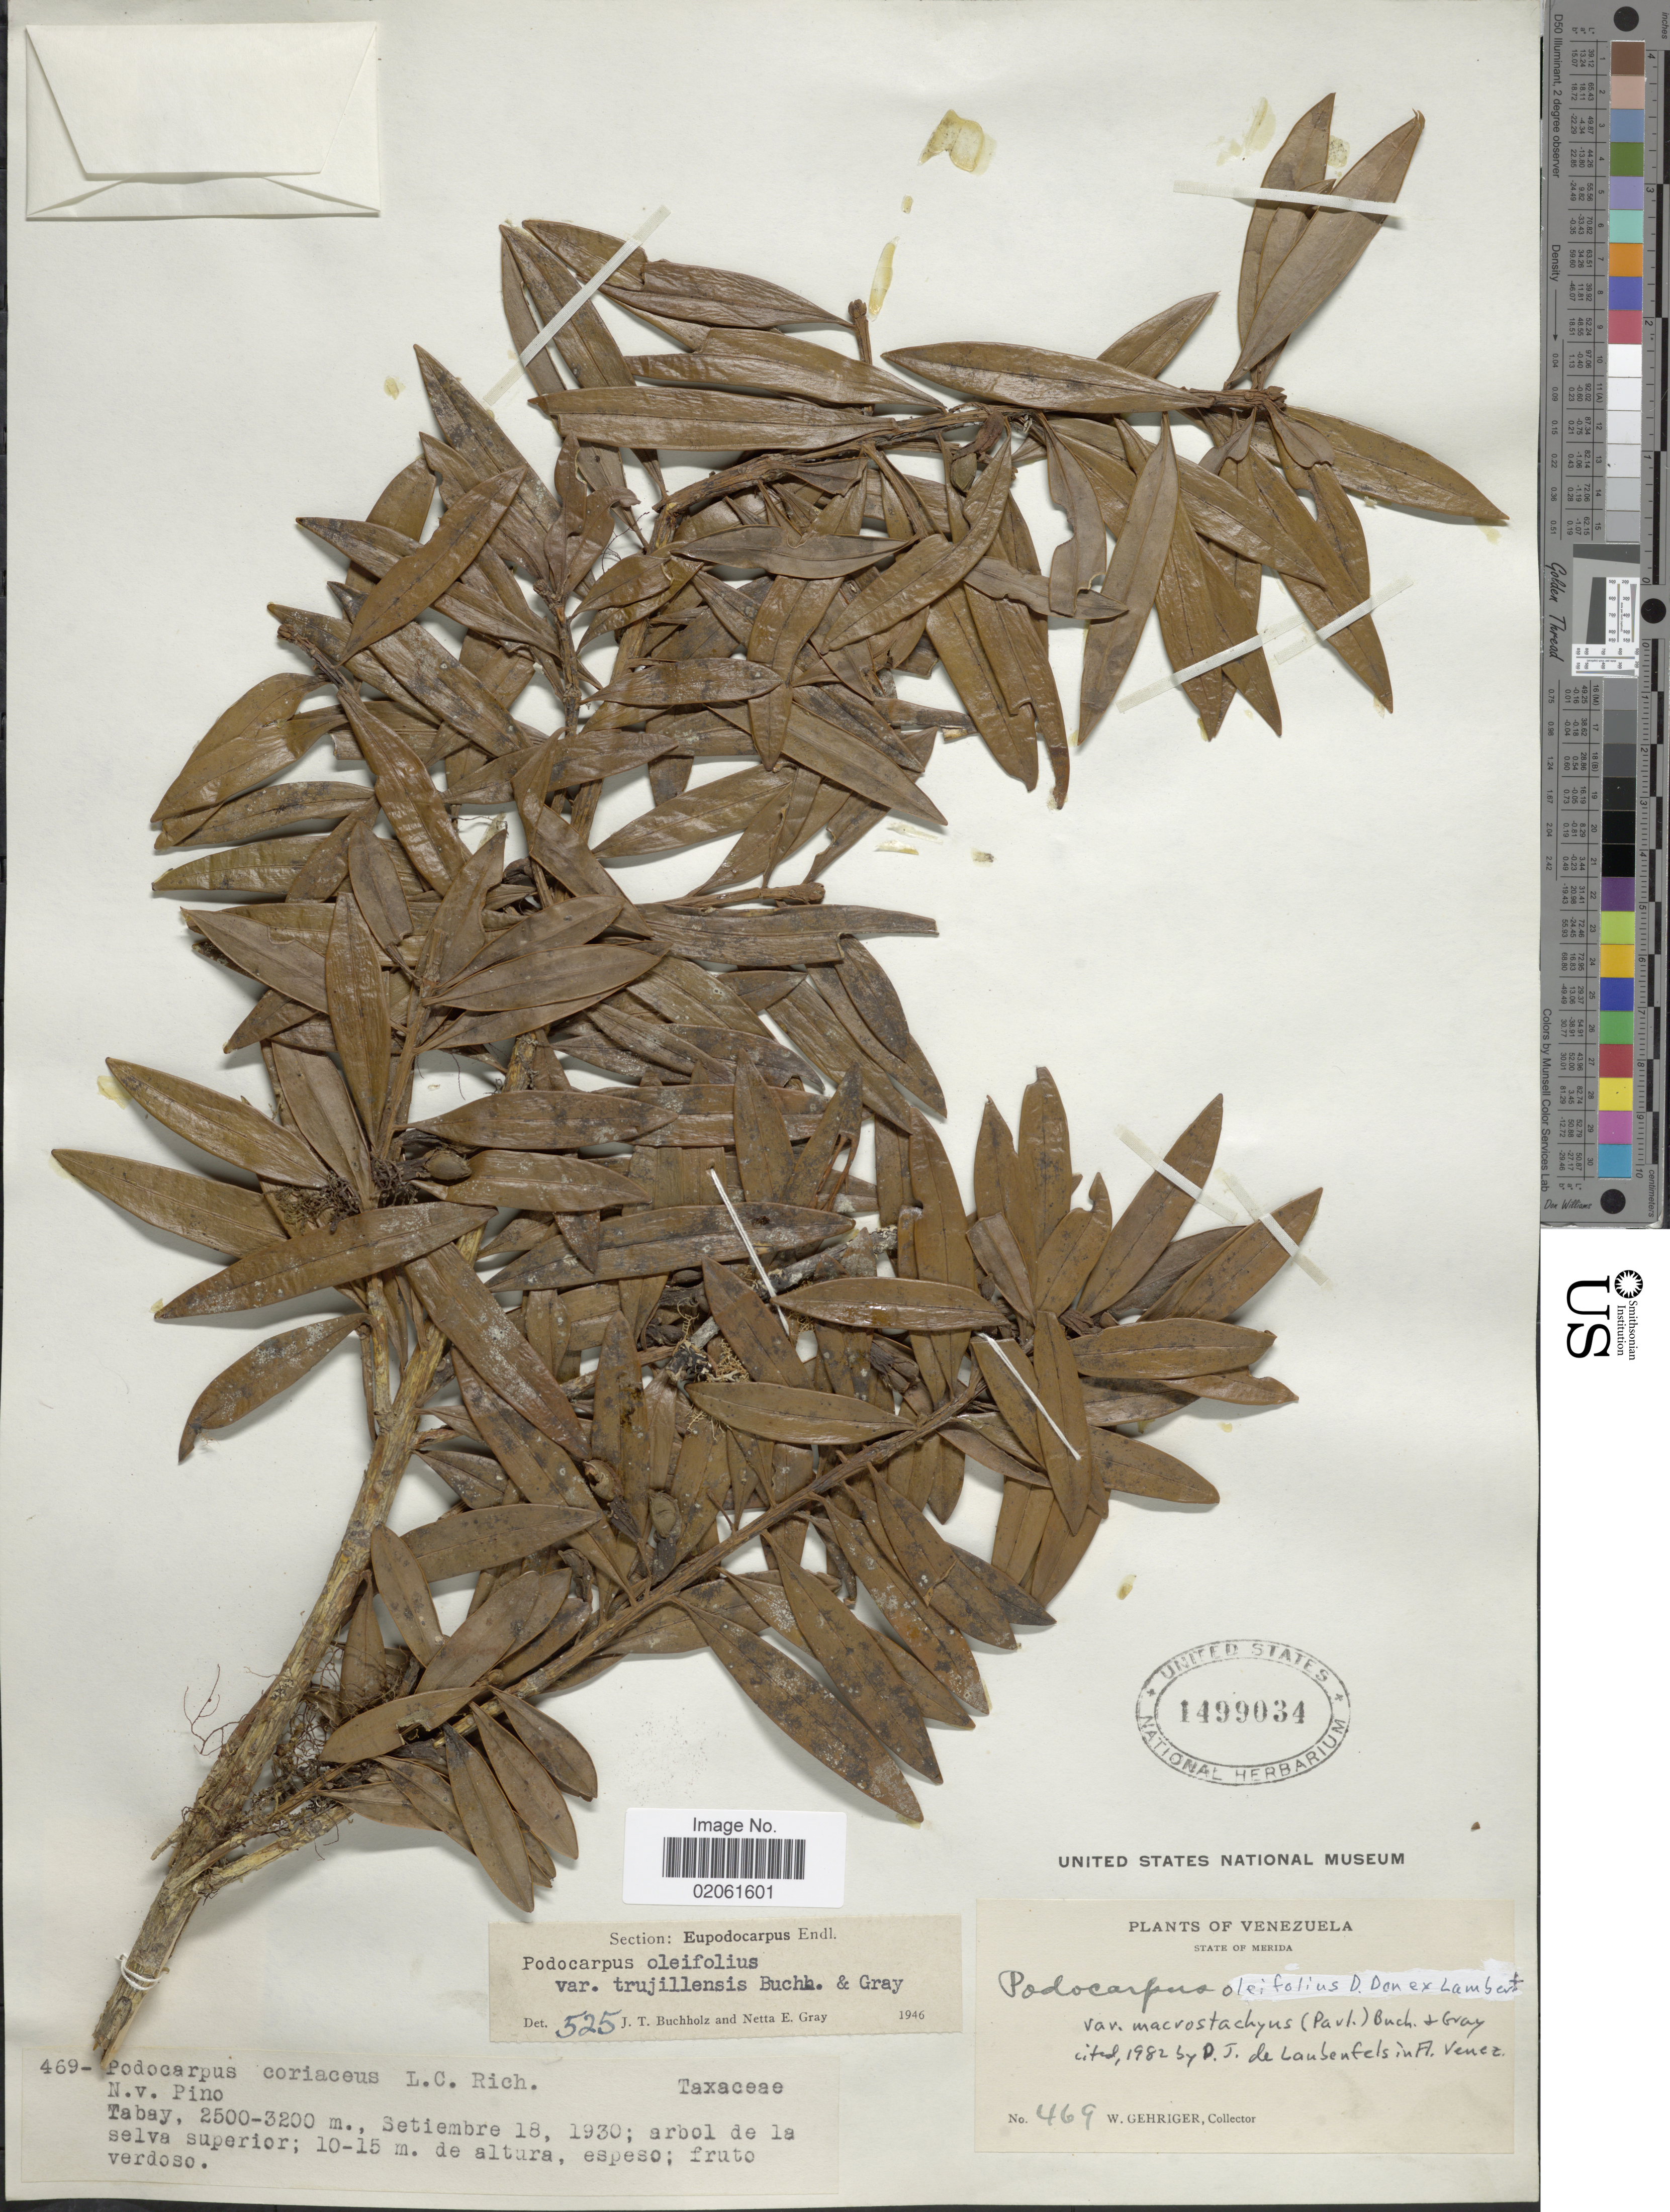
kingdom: Plantae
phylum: Tracheophyta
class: Pinopsida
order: Pinales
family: Podocarpaceae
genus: Podocarpus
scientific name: Podocarpus oleifolius var. macrostachys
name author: (Parl.) J. Buchholz & N.E. Gray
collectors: W. Gehriger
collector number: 469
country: Venezuela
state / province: Mérida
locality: Merida. N.v. Pino. Tabay.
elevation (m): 2500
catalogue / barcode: US 1499034